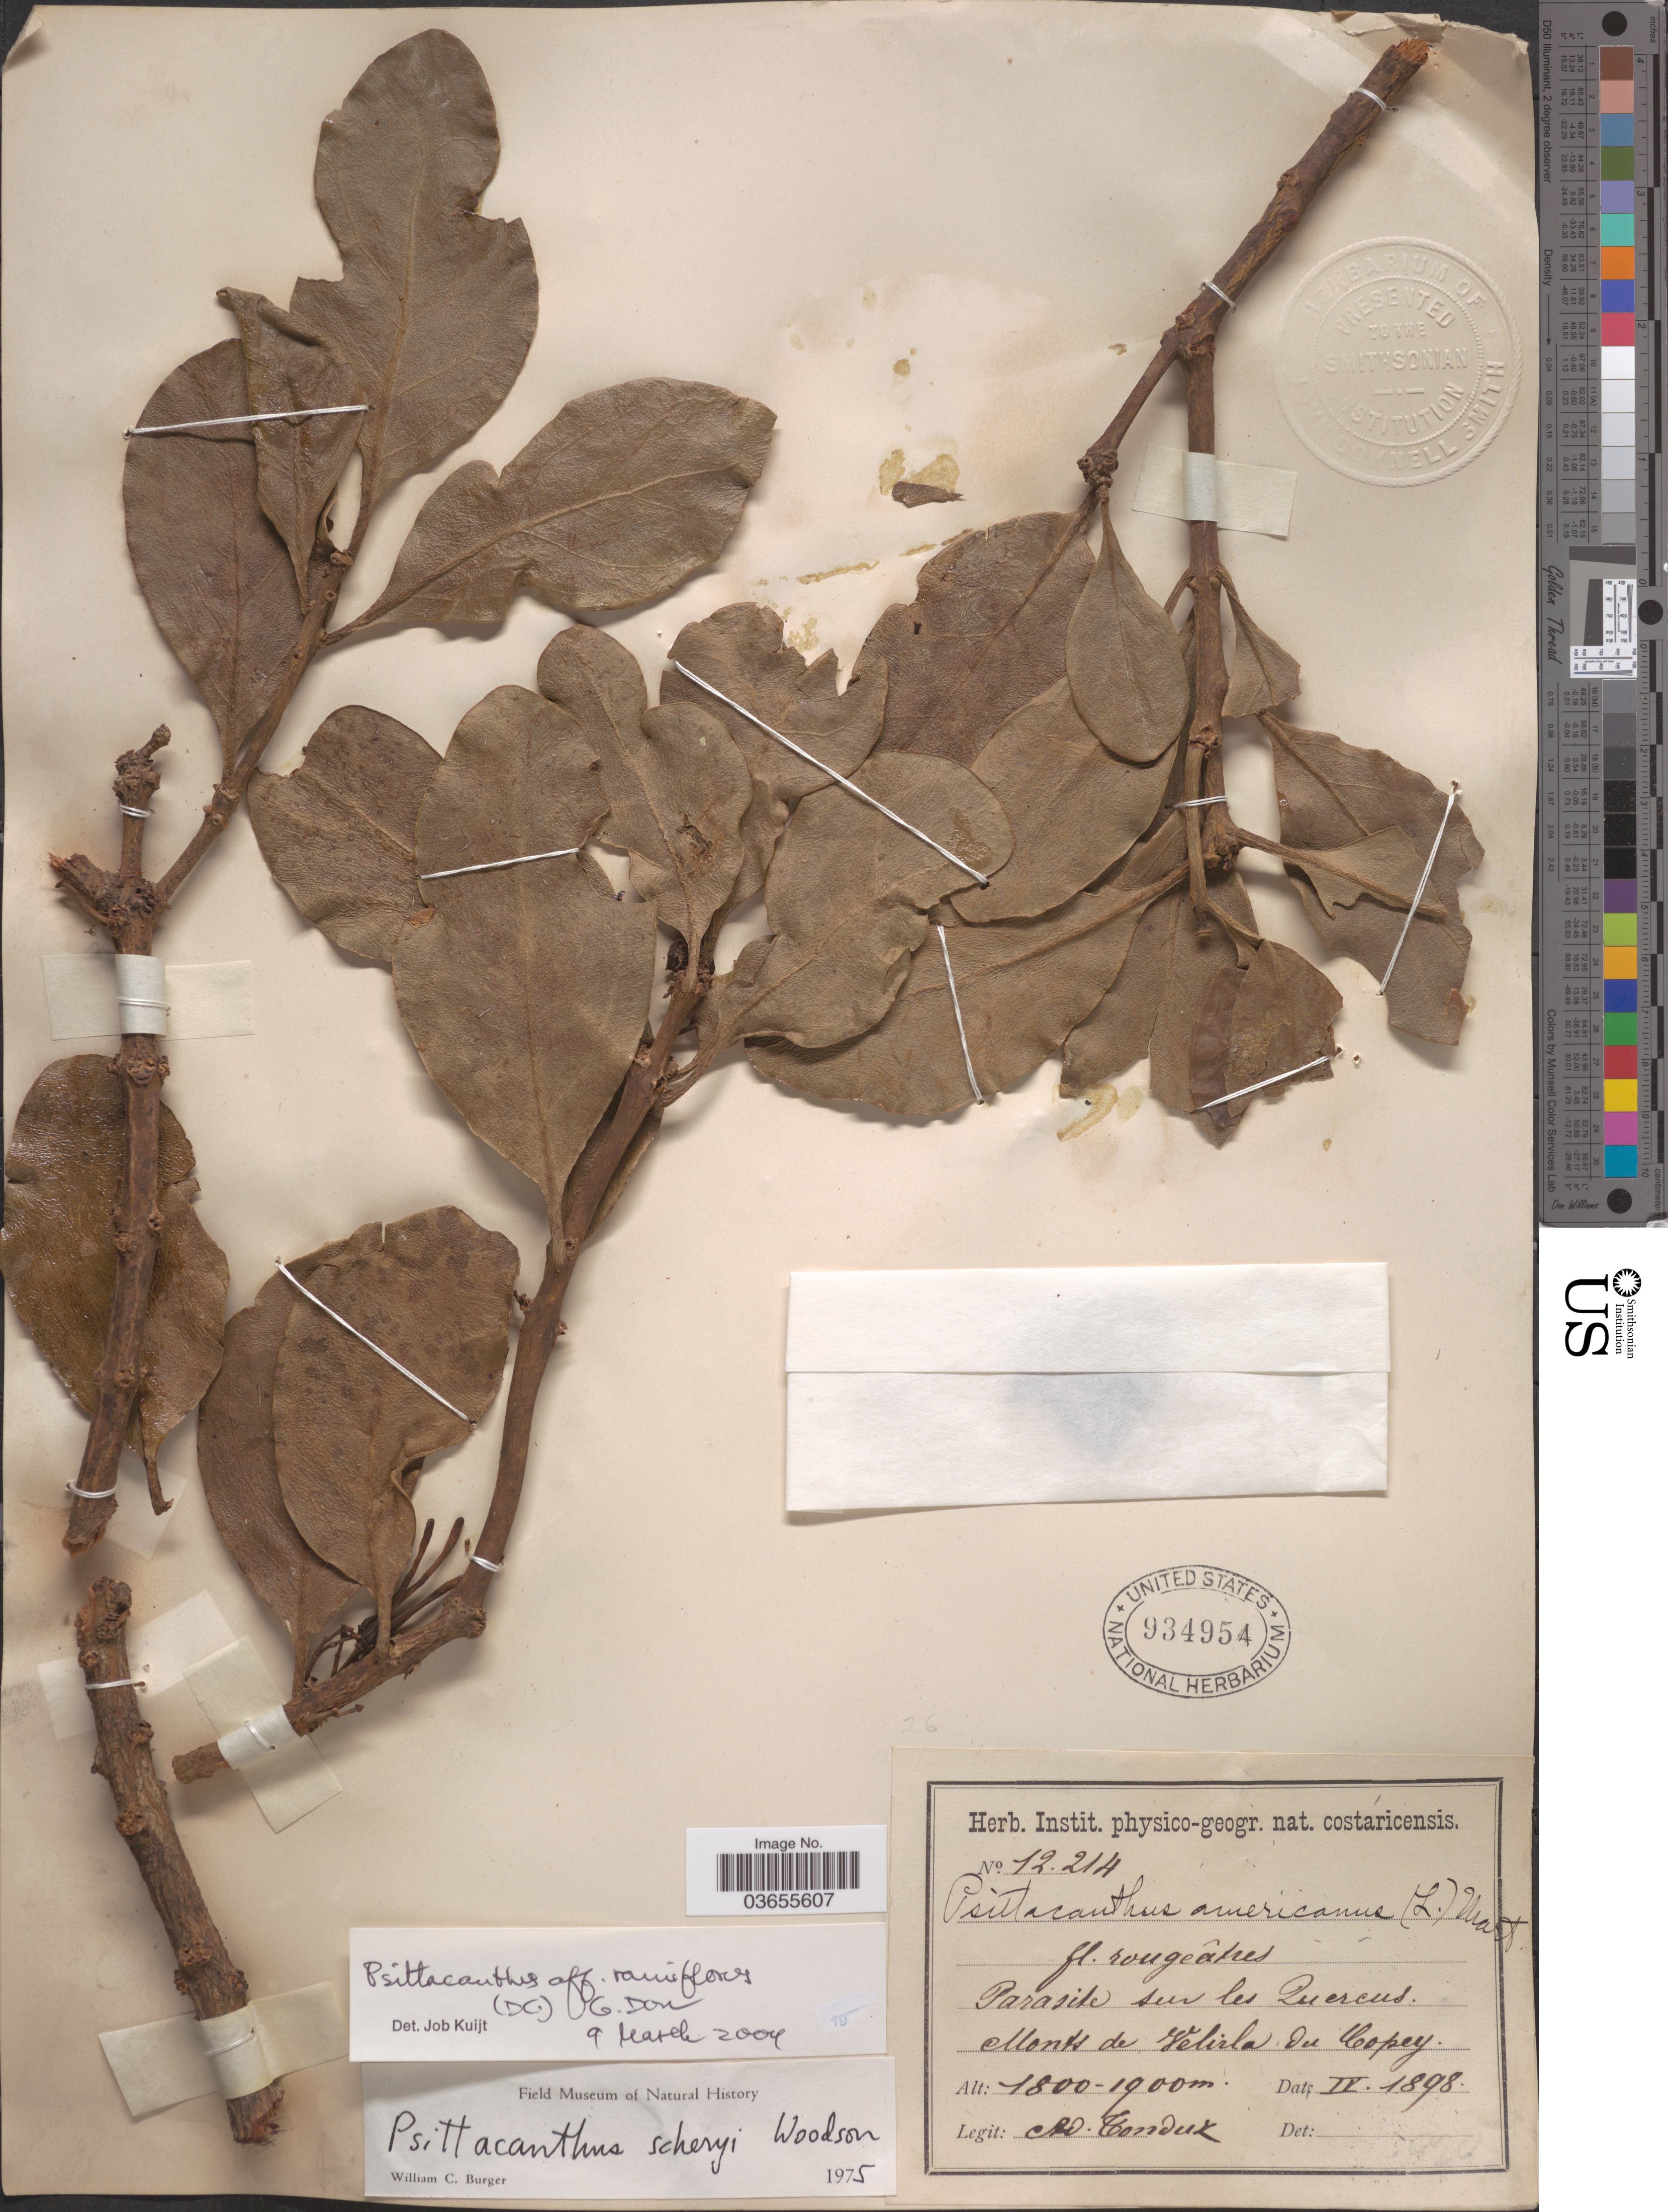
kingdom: Plantae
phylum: Tracheophyta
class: Magnoliopsida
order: Santalales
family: Loranthaceae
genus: Psittacanthus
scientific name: Psittacanthus ramiflorus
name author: (Moc. & Sessé ex DC.) G. Don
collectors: A. Tonduz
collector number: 12214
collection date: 1898-04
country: Costa Rica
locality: Monts de Velirla du Copey.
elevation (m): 1800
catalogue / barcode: US 934954